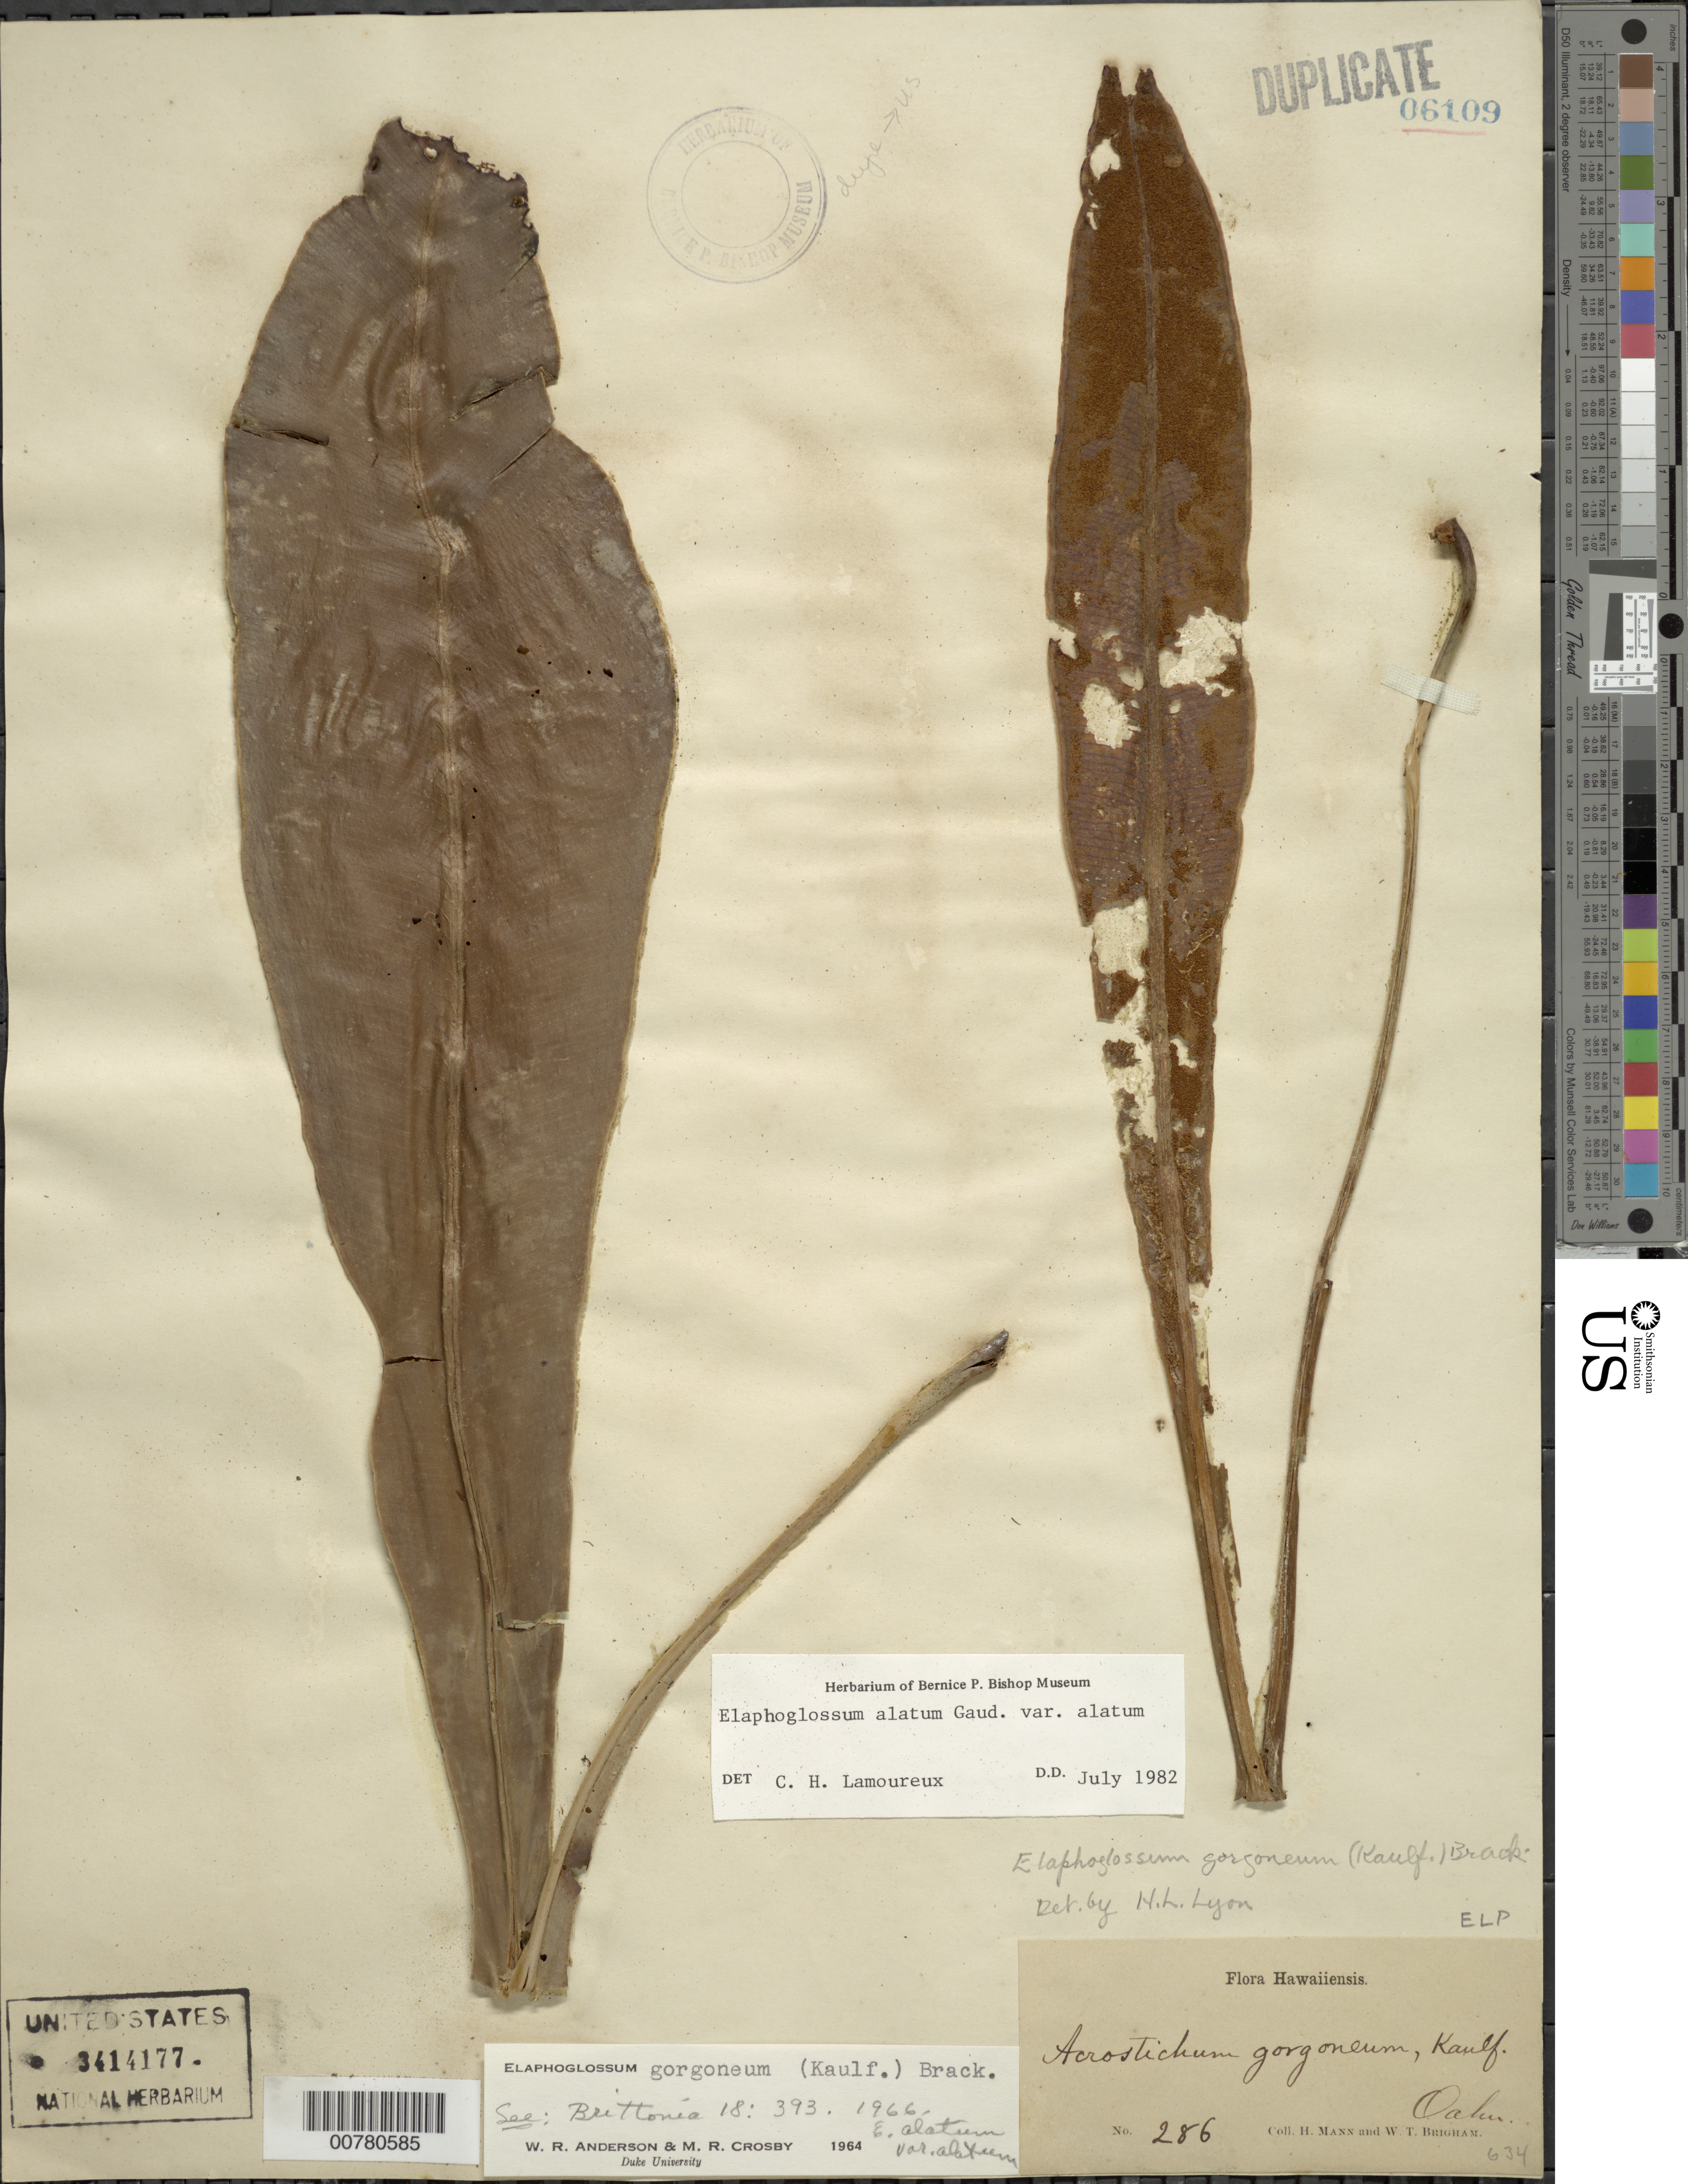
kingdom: Plantae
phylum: Tracheophyta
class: Polypodiopsida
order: Polypodiales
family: Dryopteridaceae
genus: Elaphoglossum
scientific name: Elaphoglossum alatum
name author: Gaudich.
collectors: H. Mann & W. T. Brigham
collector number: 286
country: United States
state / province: Hawaii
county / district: Honolulu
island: Oahu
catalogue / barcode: US 3414177